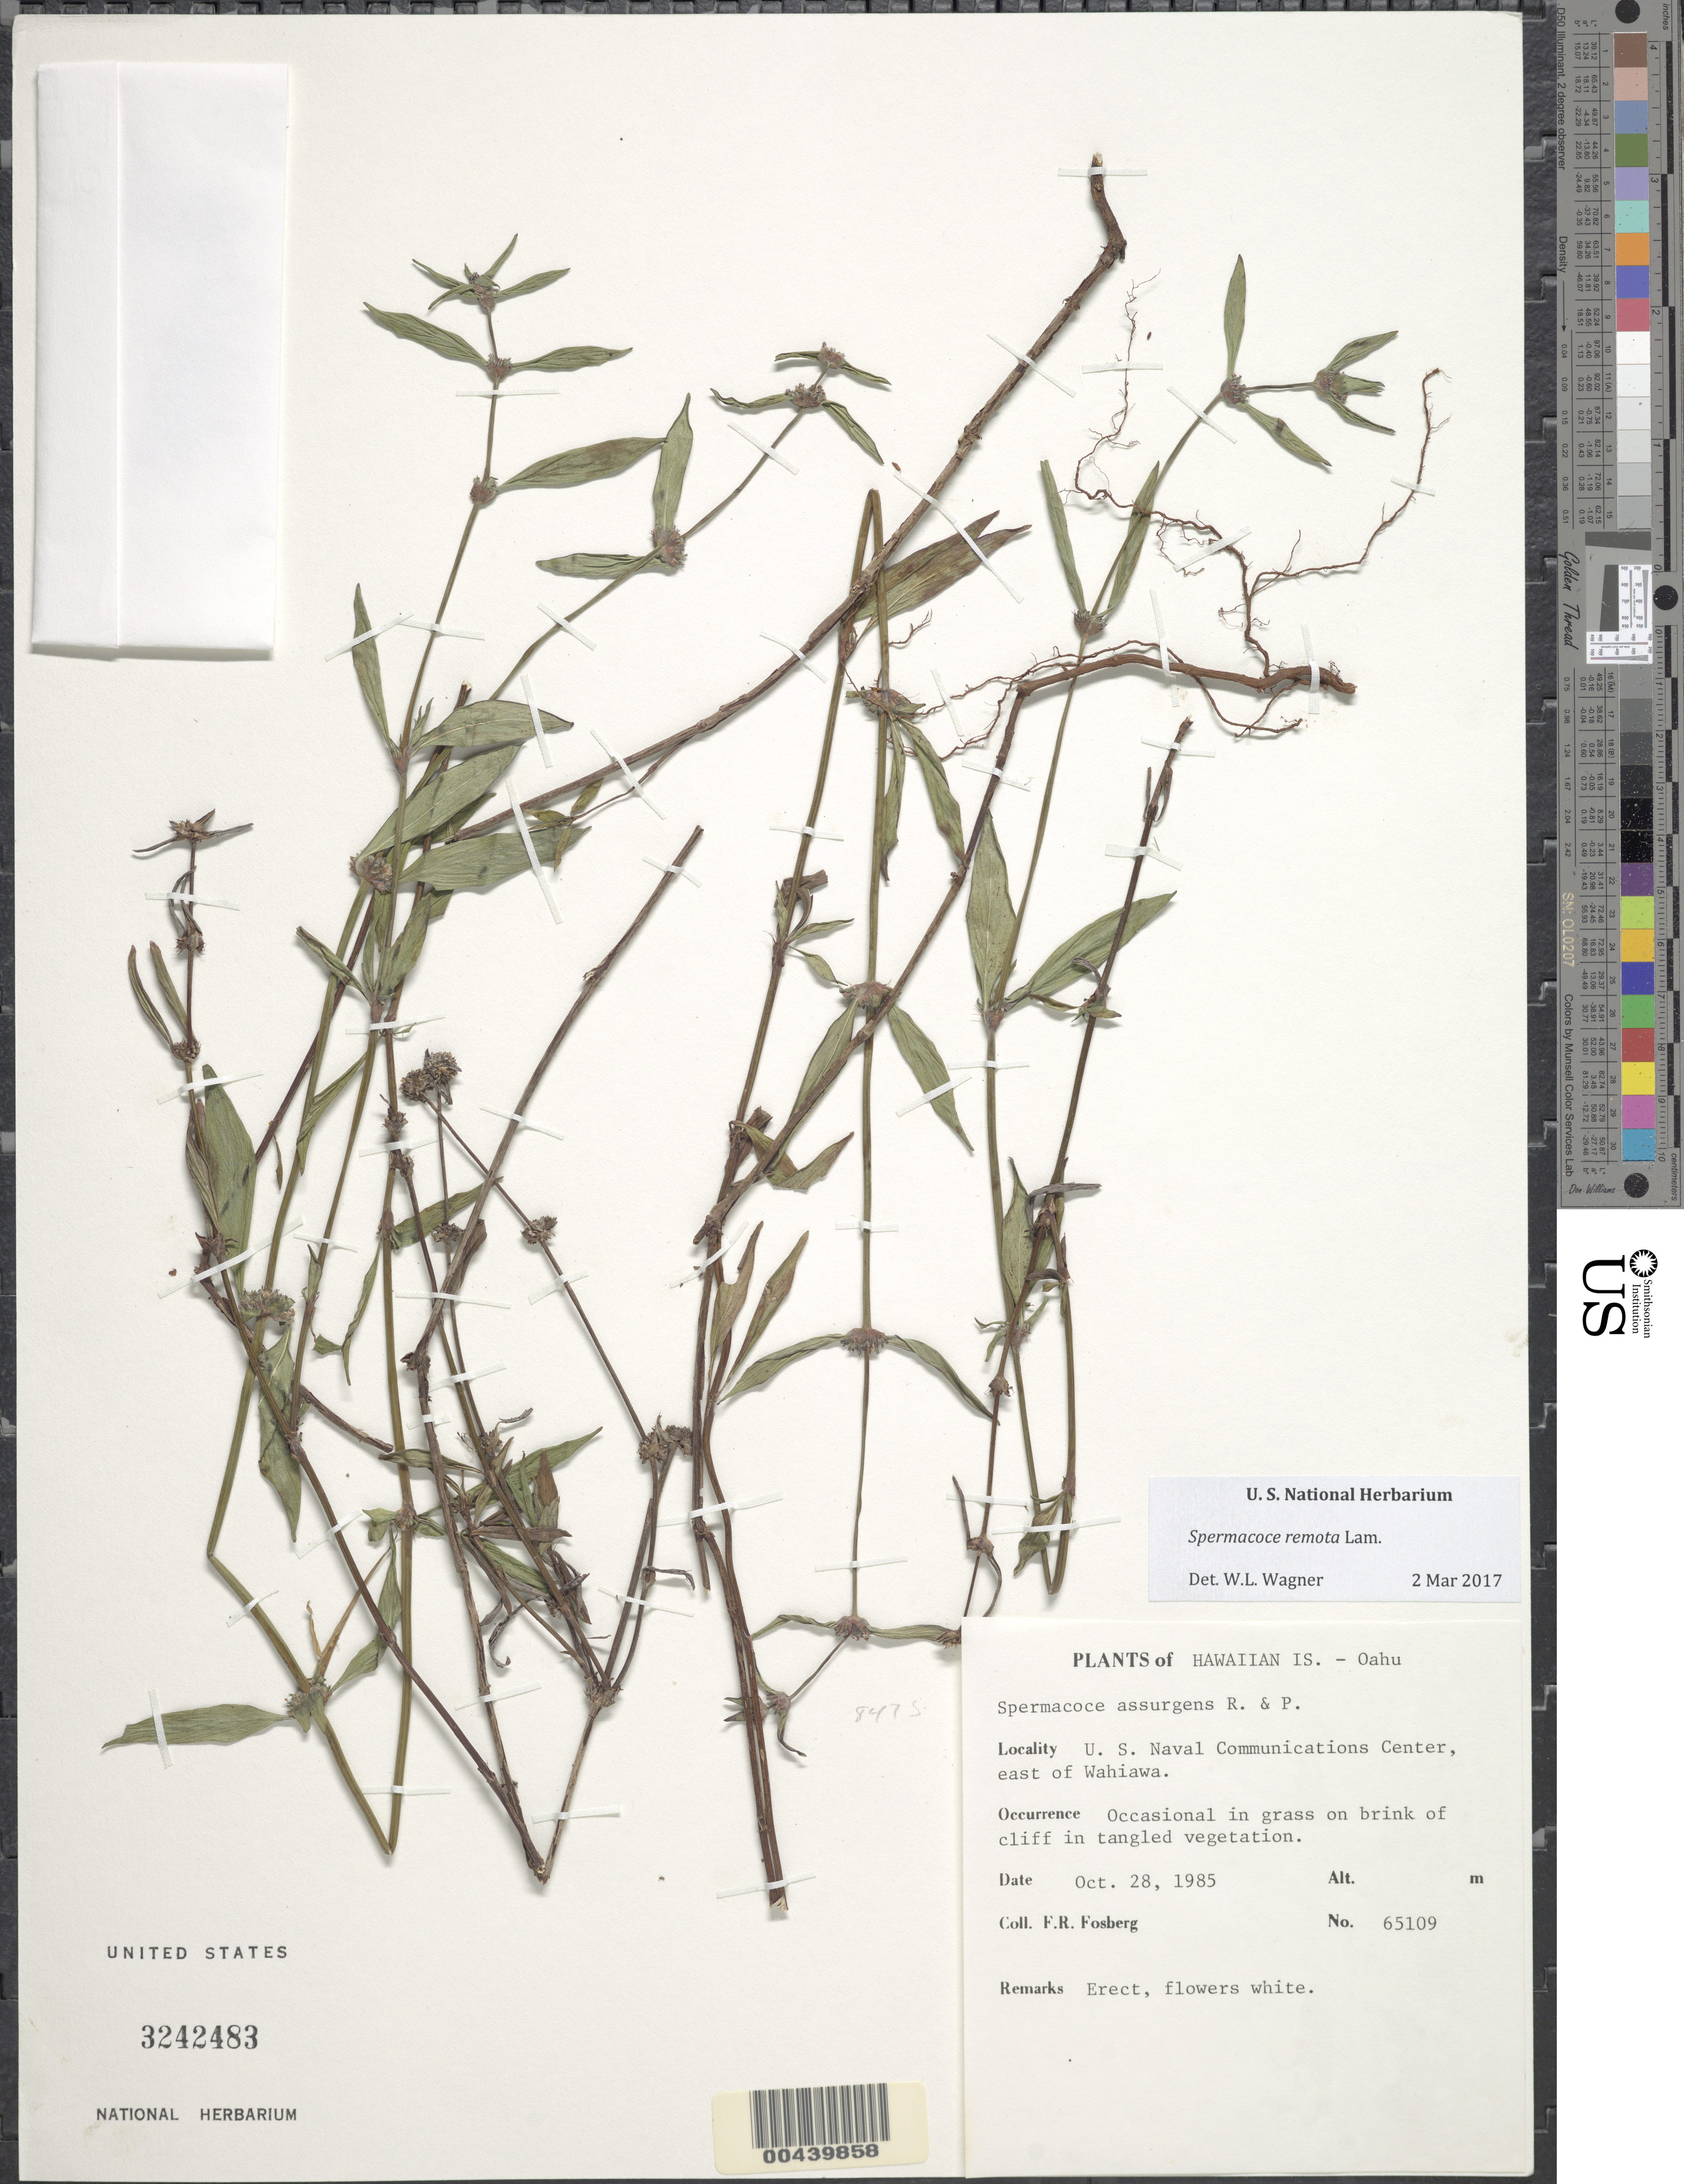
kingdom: Plantae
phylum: Tracheophyta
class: Magnoliopsida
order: Gentianales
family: Rubiaceae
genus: Spermacoce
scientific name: Spermacoce remota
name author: Lam.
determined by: Wagner, W. L., (BOT), Smithsonian Institution - National Museum of Natural History (UNITED STATES)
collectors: F. R. Fosberg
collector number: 65109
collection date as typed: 28 Oct 1985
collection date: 1985-10-28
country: United States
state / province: Hawaii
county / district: Honolulu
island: Oahu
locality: U. S. Naval Communications Center, E of Wahiawa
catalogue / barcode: US 3242483